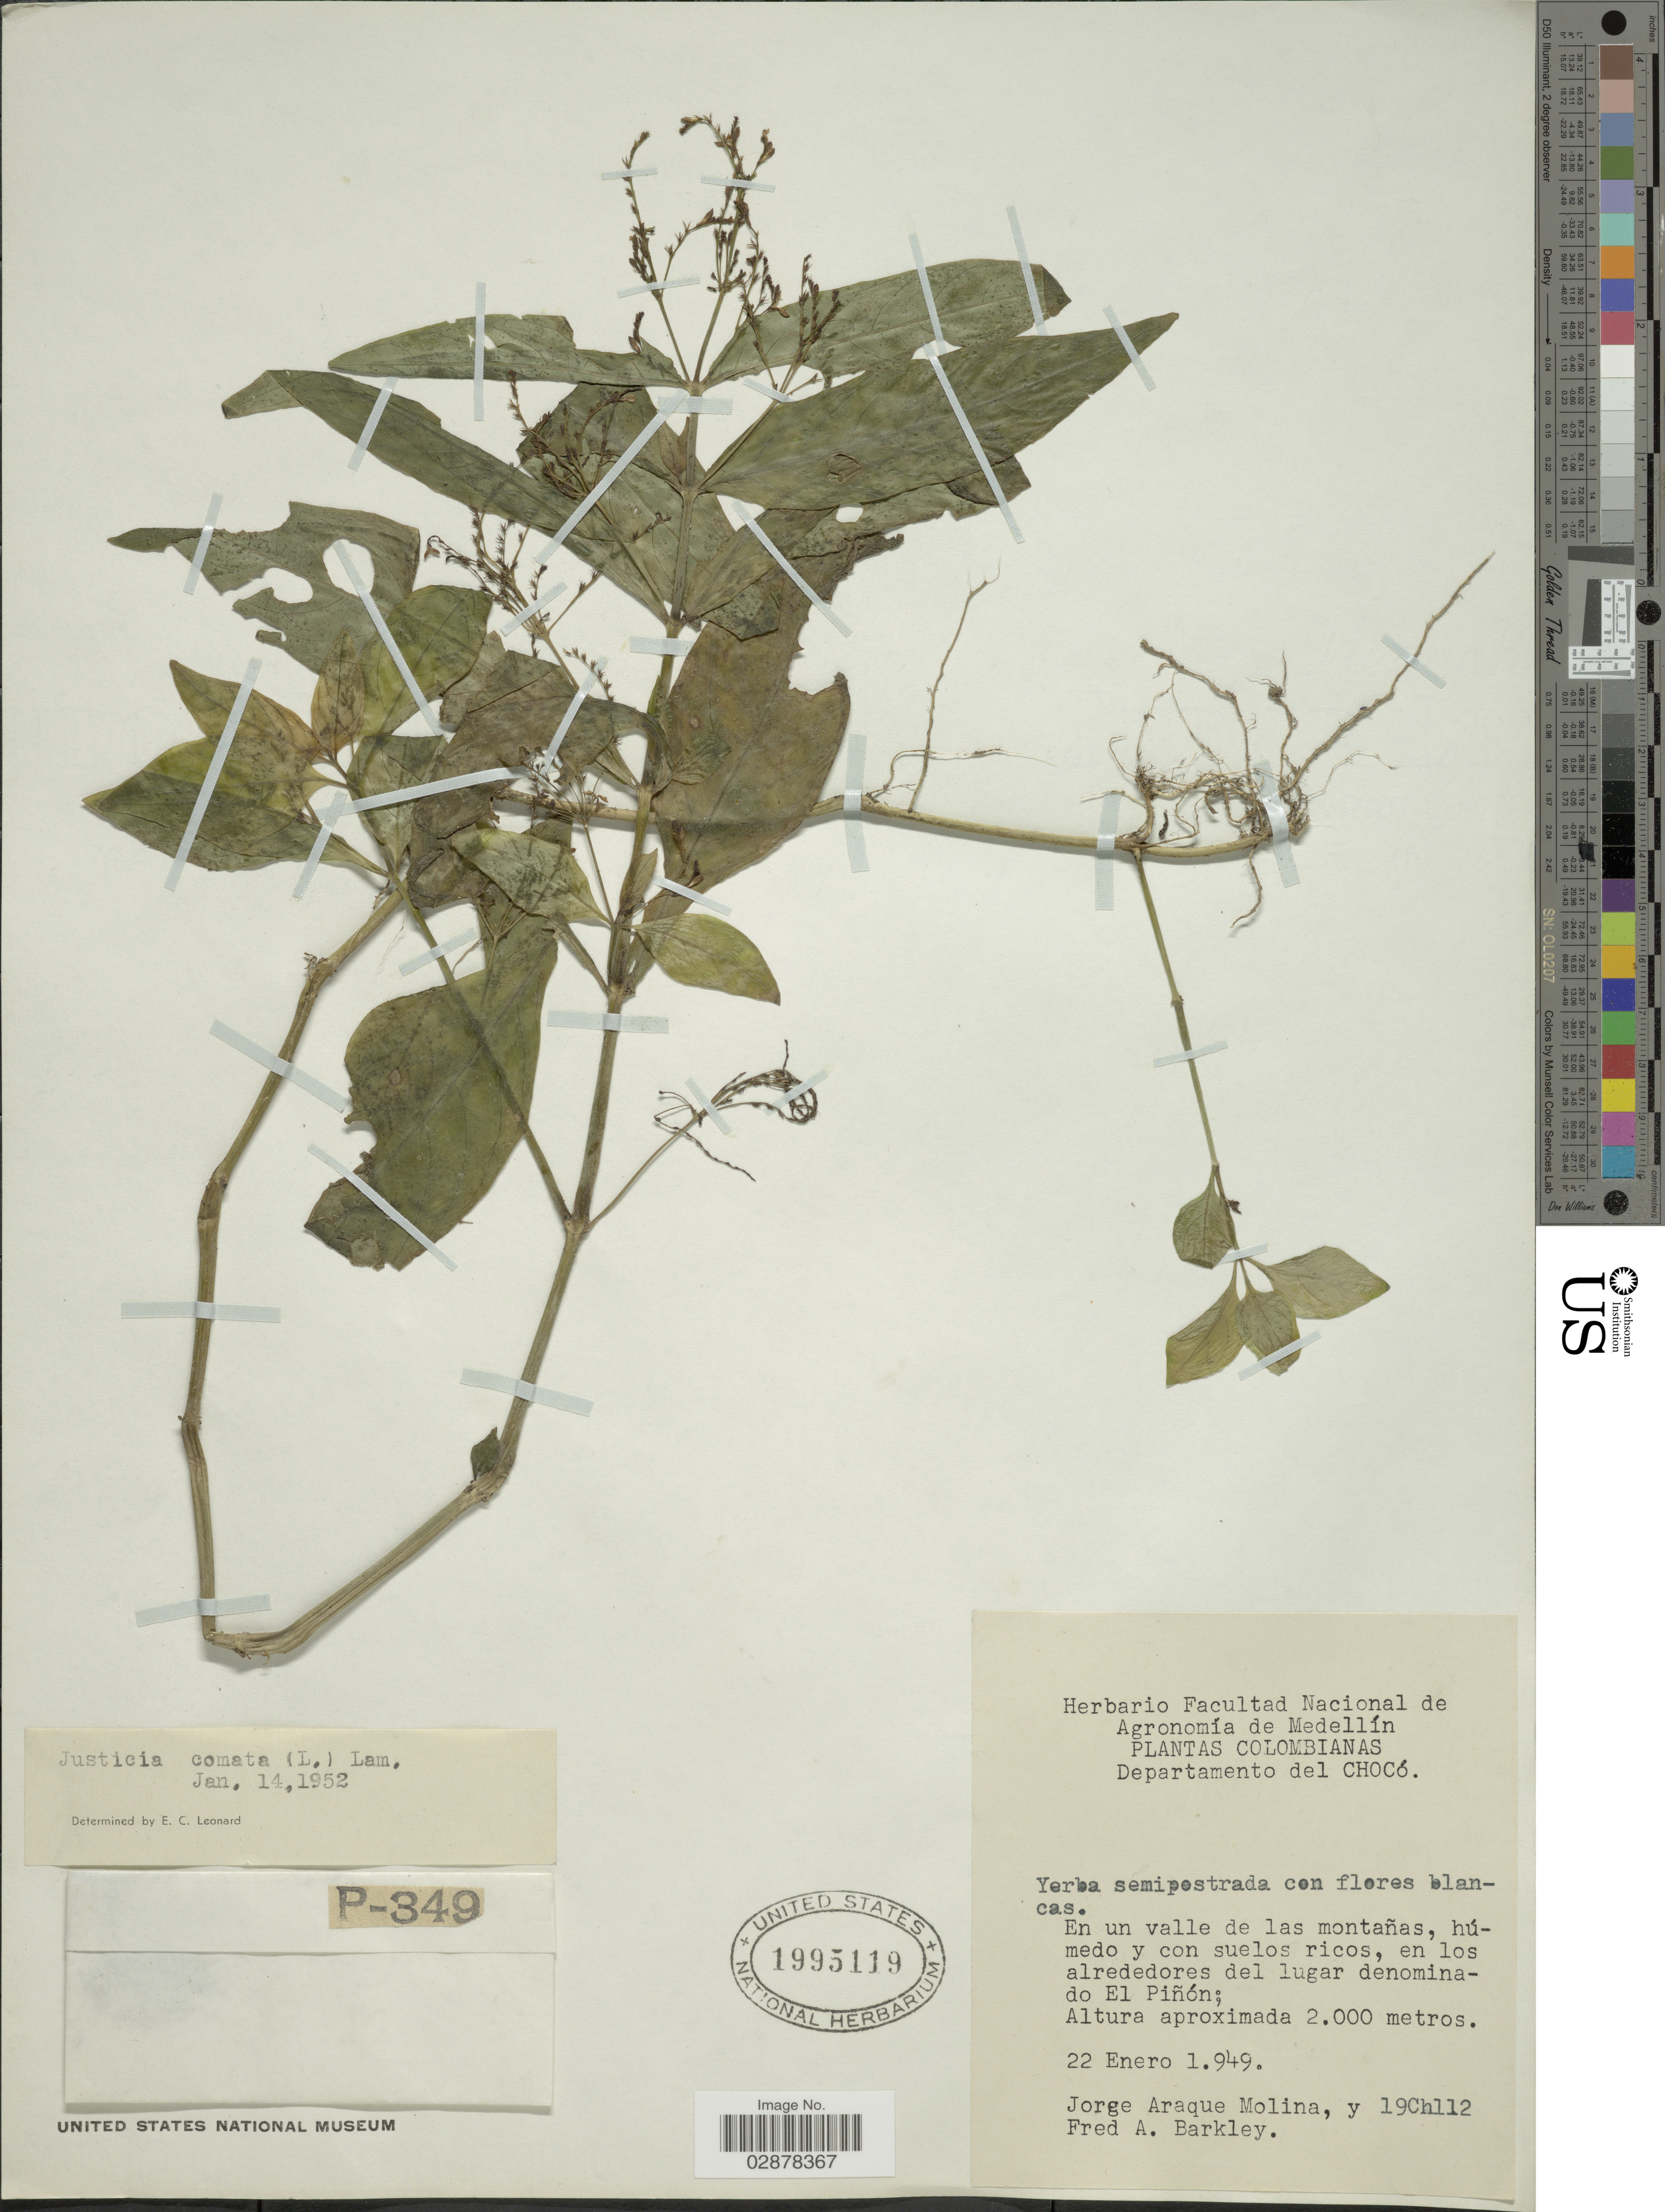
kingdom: Plantae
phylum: Tracheophyta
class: Magnoliopsida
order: Lamiales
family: Acanthaceae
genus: Justicia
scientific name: Justicia comata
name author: (L.) Lam.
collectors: J. Araque Molina & F. A. Barkley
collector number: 19Ch112*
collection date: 1949-01-22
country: Colombia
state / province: Chocó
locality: Departamento del Chocó. En los alrededores del lugar denominado El Piñón.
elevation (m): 2000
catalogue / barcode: US 1995119